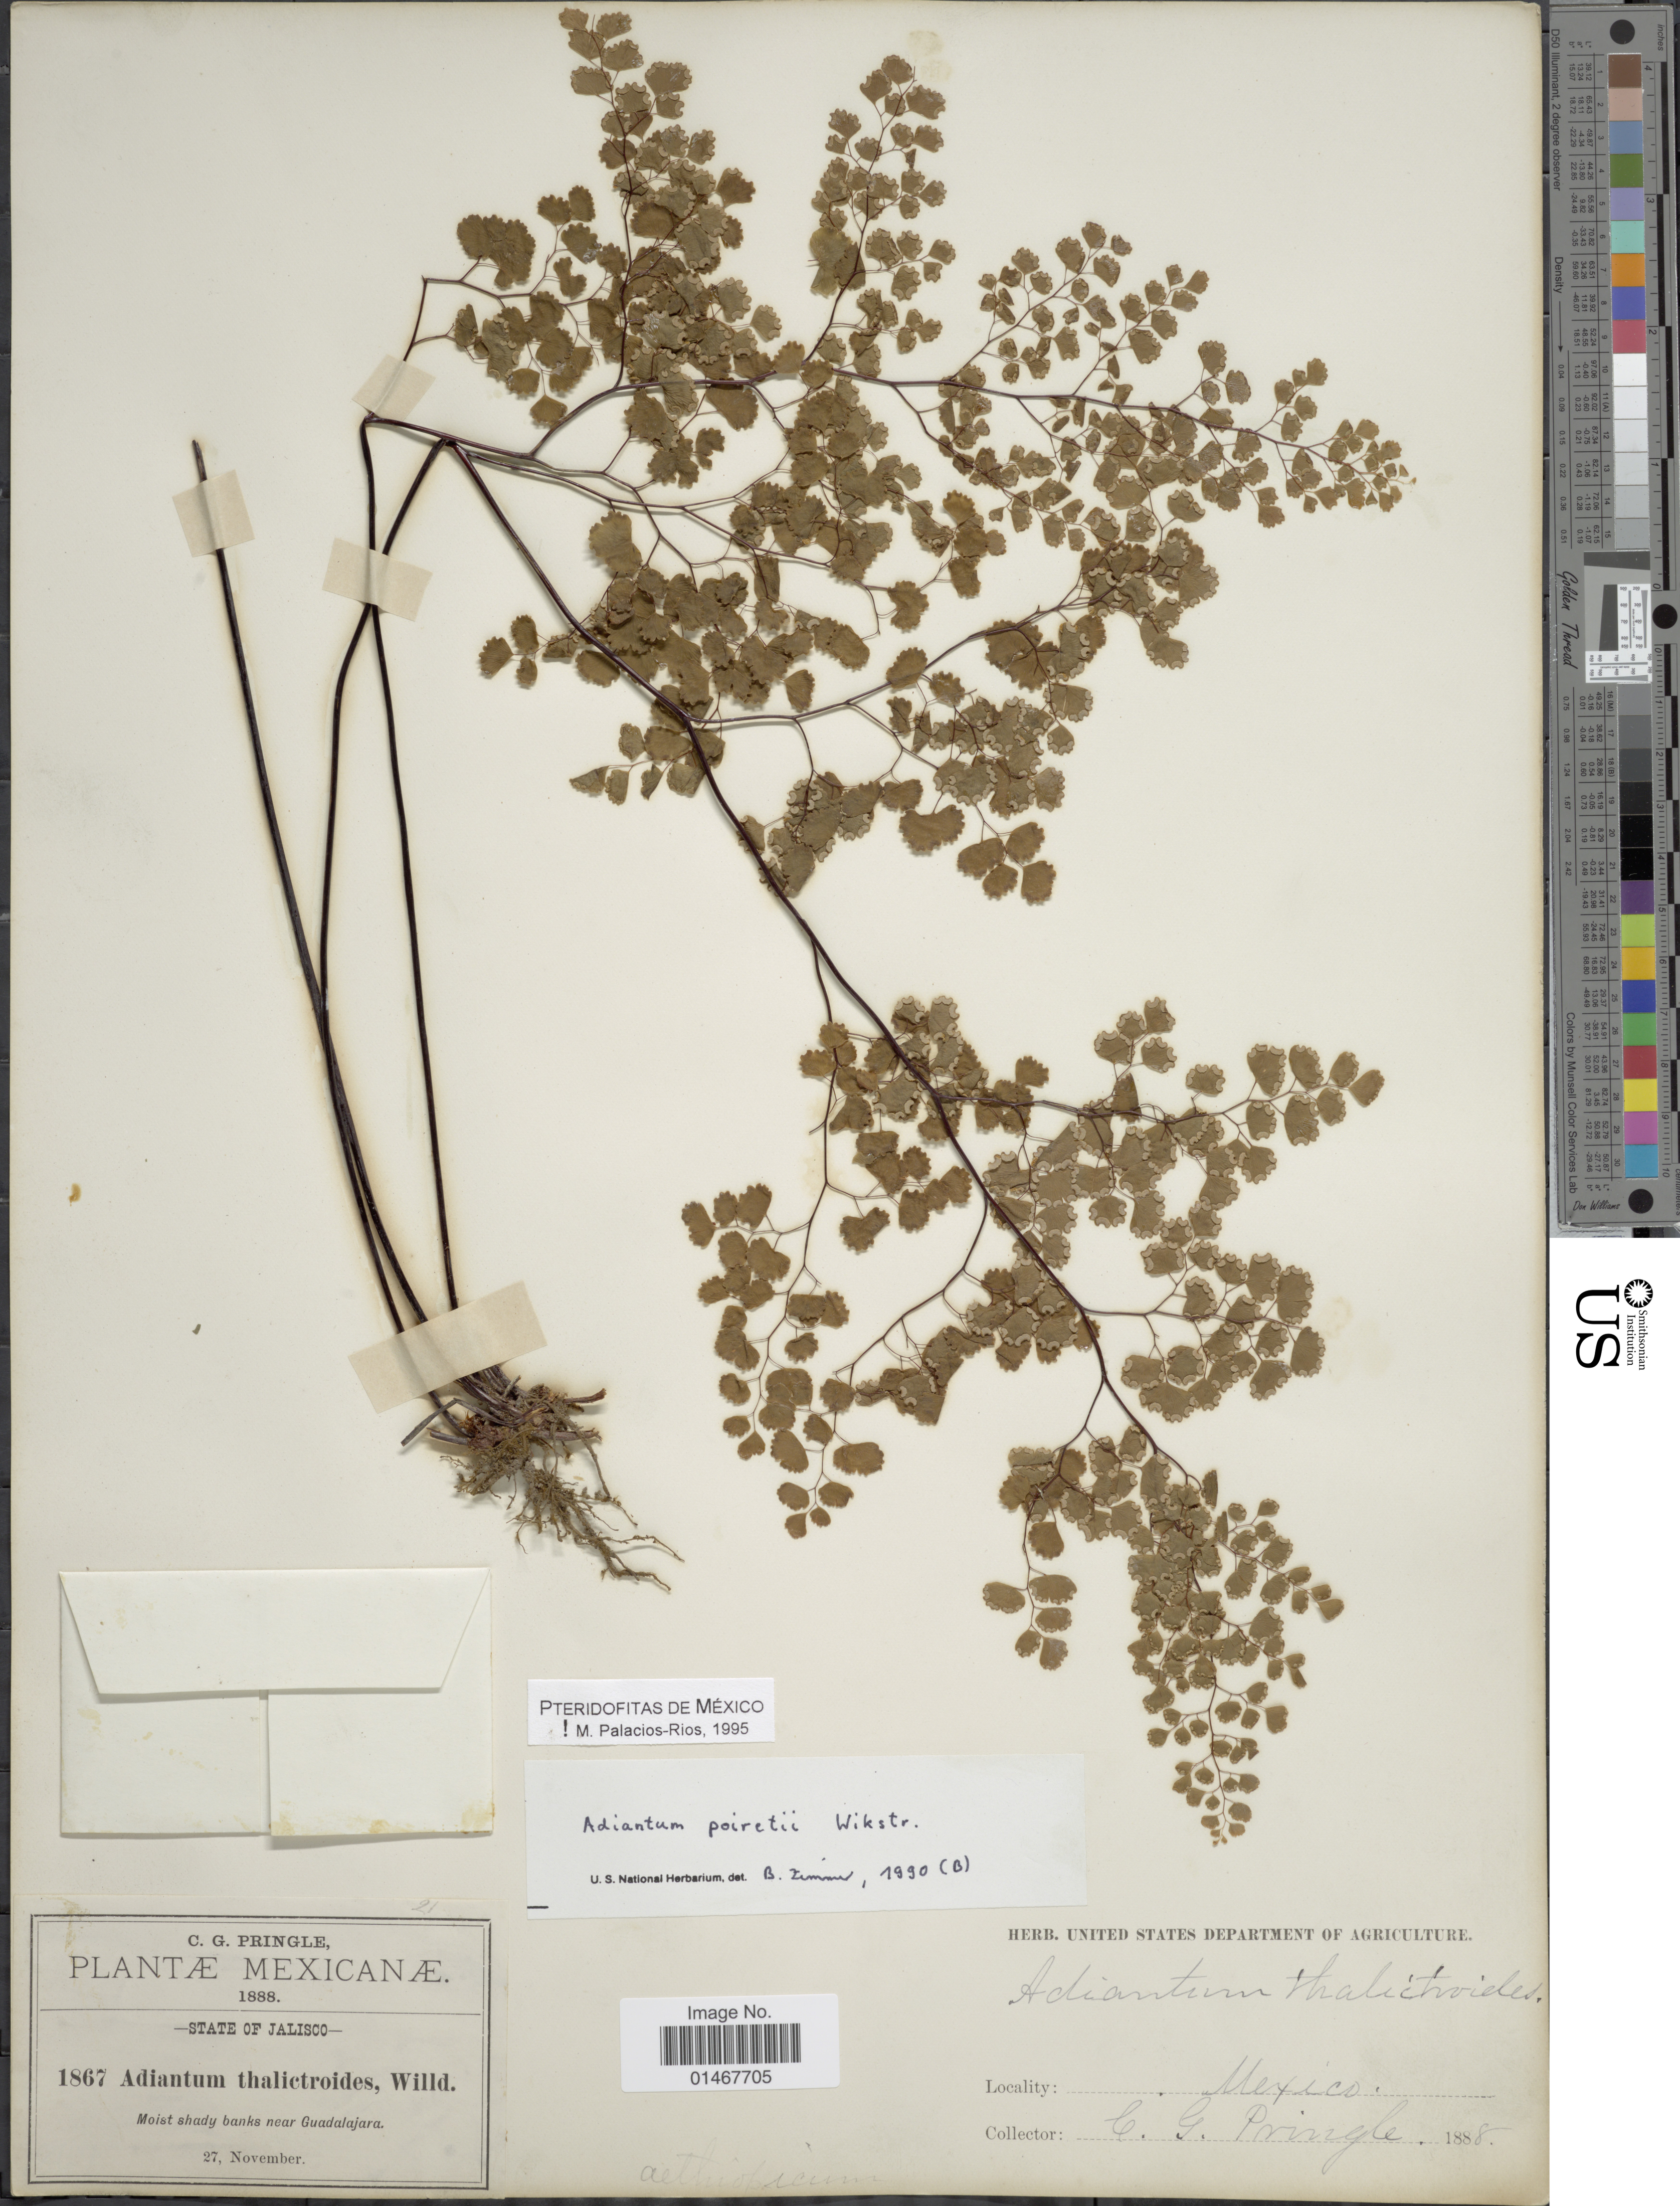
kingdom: Plantae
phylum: Tracheophyta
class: Polypodiopsida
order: Polypodiales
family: Pteridaceae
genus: Adiantum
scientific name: Adiantum poiretii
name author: Wikstr.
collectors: C. G. Pringle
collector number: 1867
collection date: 1888-11-27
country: Mexico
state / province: Jalisco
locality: Moist shady banks near Guadalajara